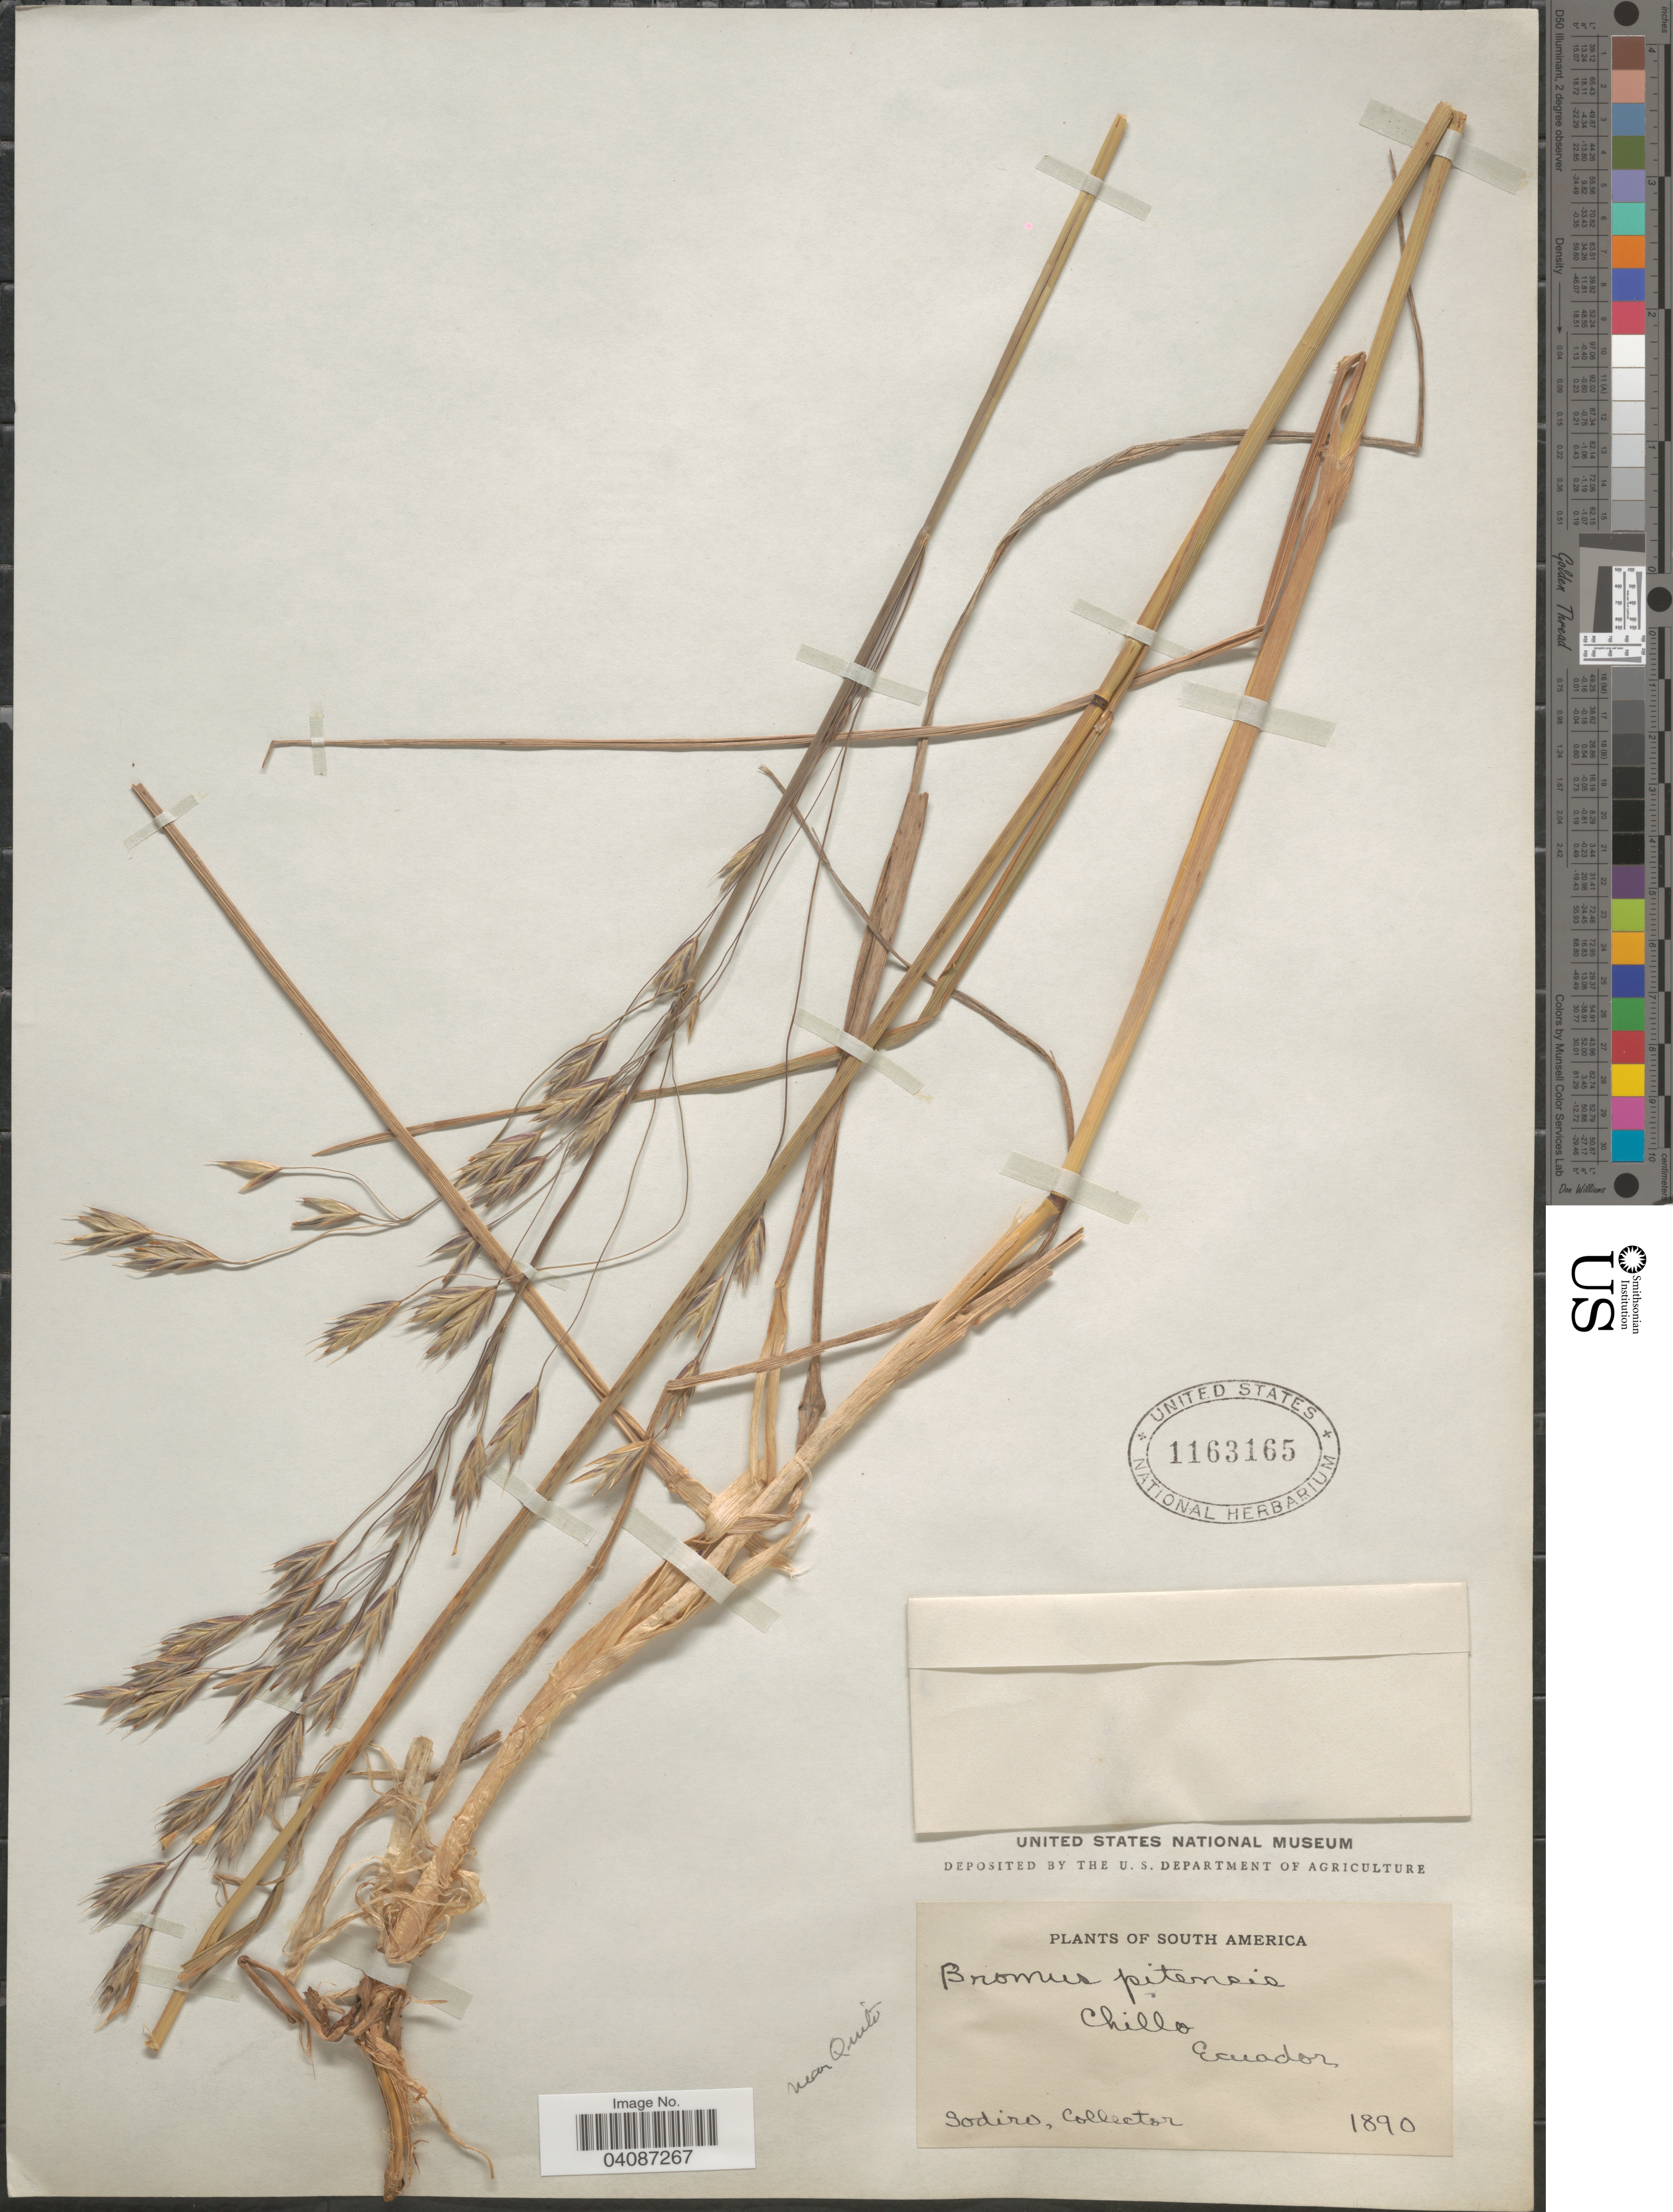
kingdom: Plantae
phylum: Tracheophyta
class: Liliopsida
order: Poales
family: Poaceae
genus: Bromus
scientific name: Bromus pitensis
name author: Kunth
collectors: Sodiro, --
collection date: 1890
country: Ecuador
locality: South America. Chillo. Near Quito.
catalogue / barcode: US 1163165